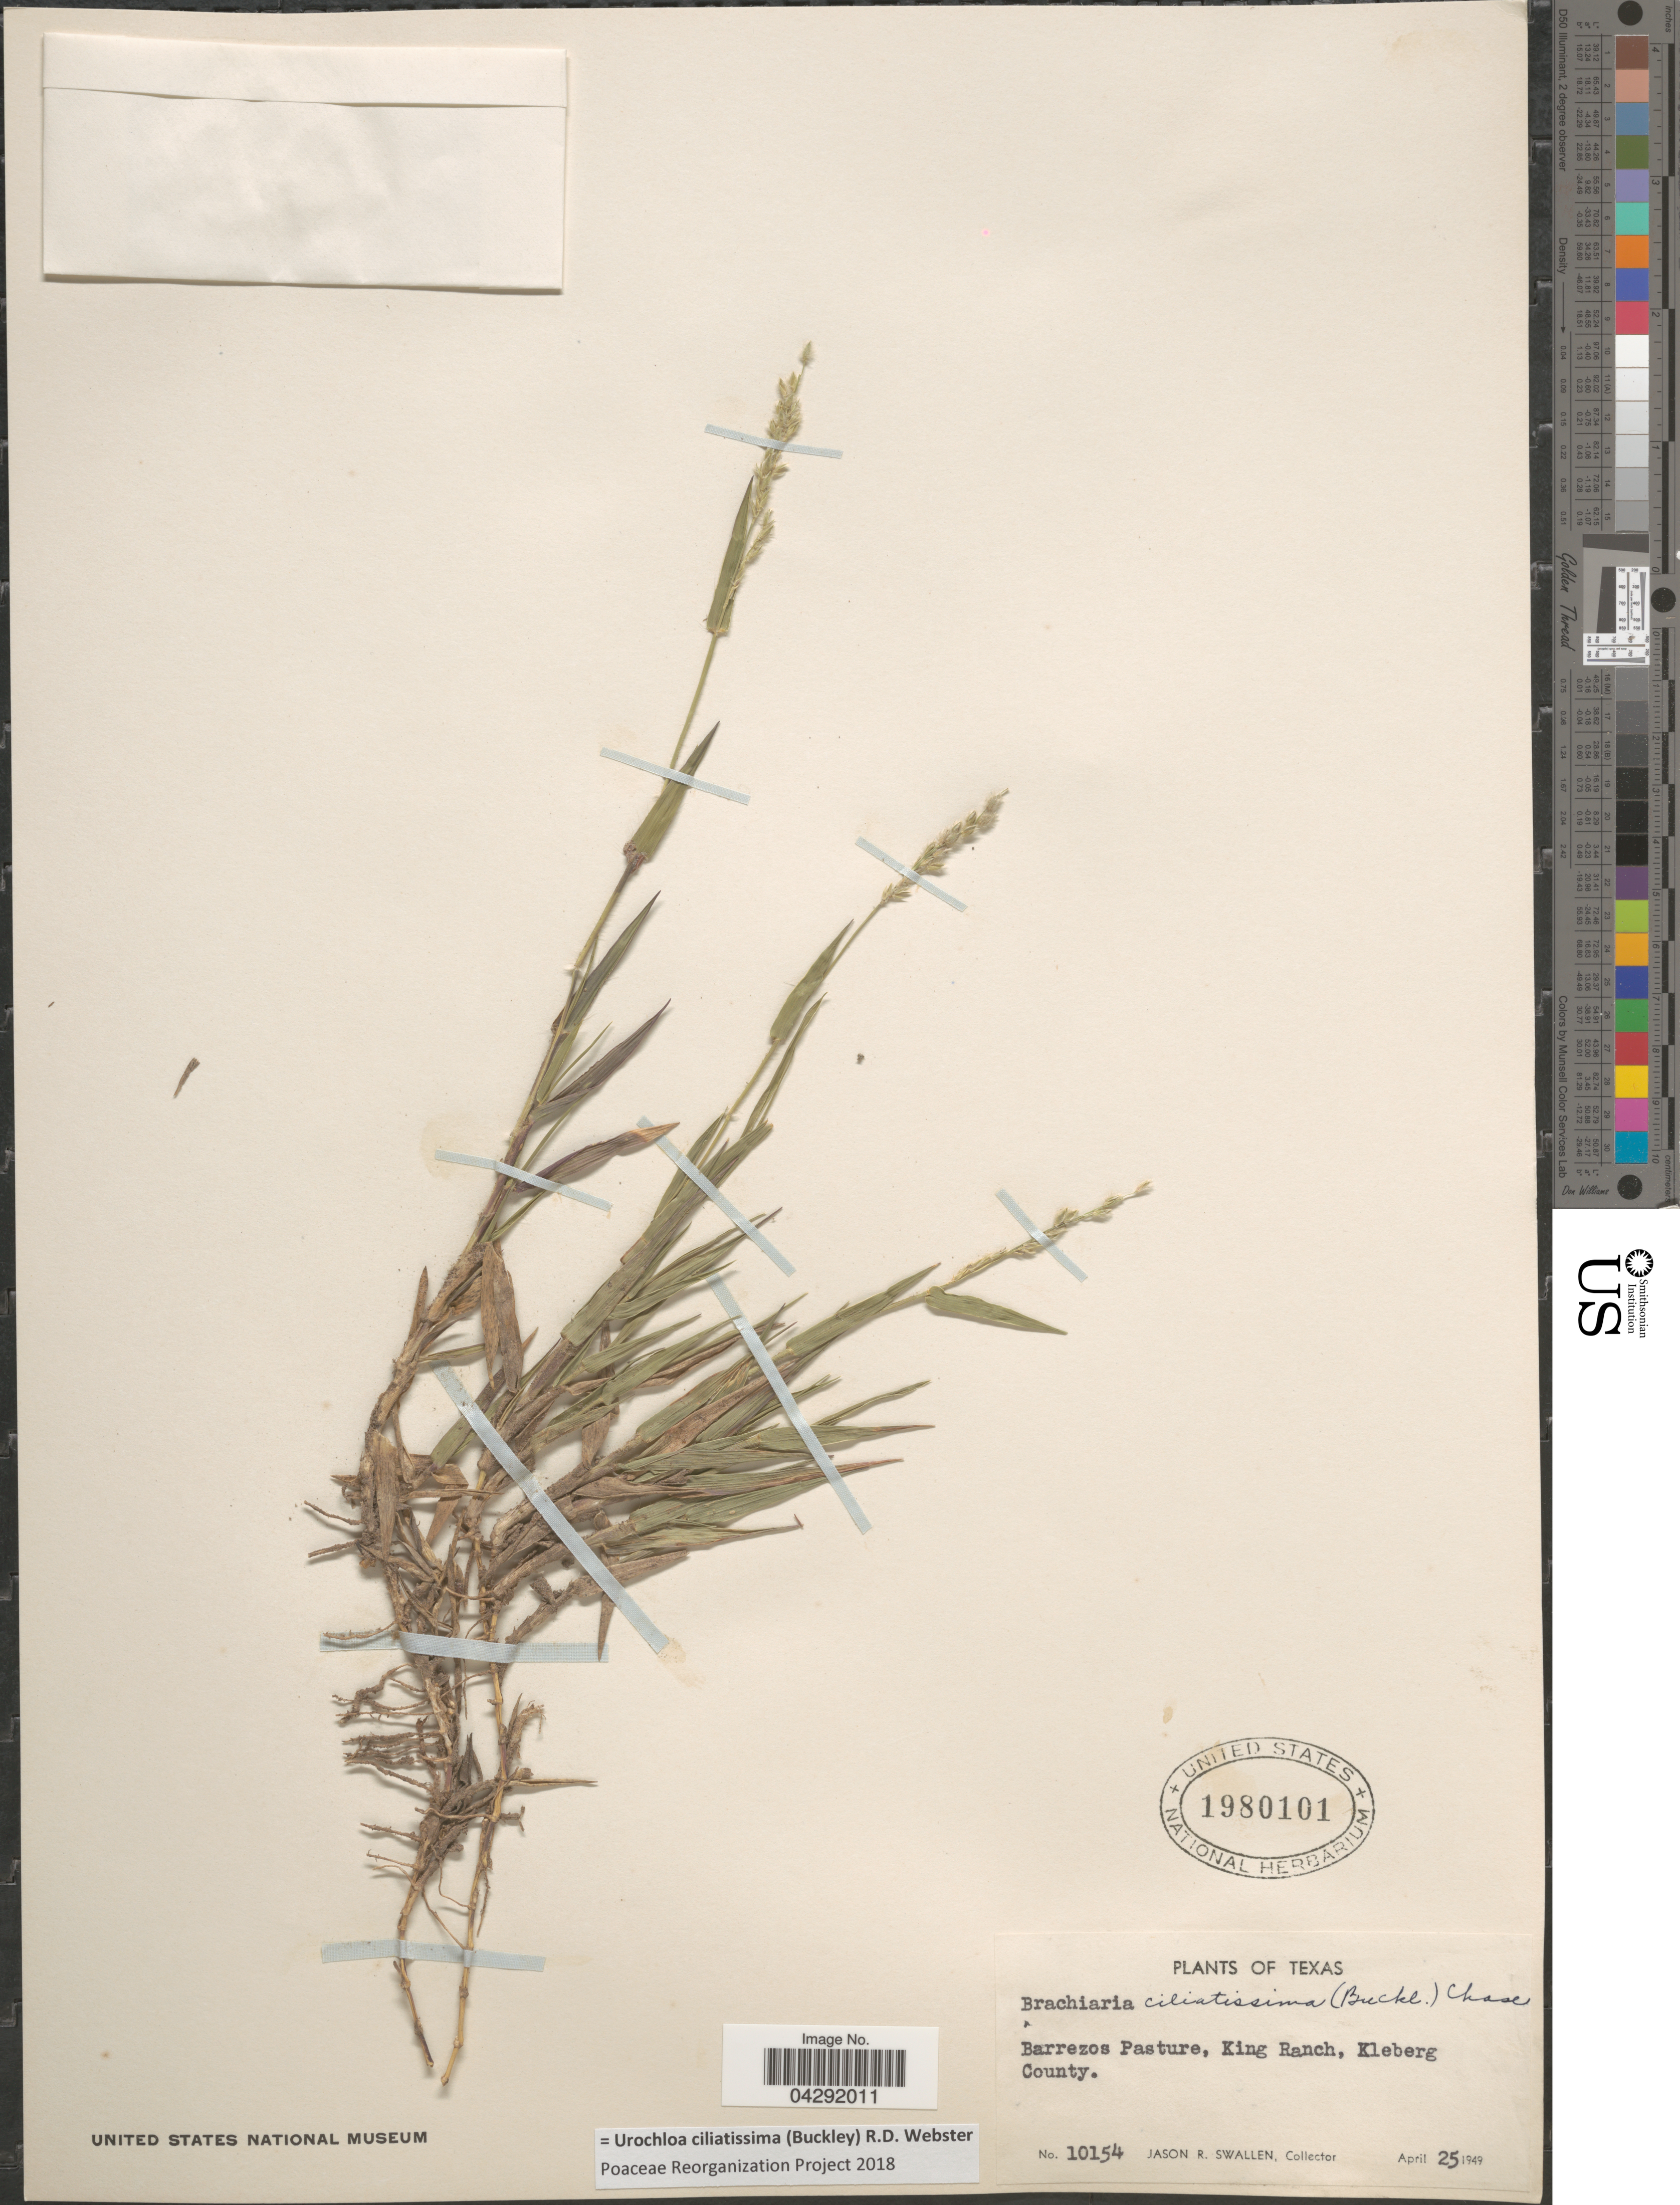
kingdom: Plantae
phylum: Tracheophyta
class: Liliopsida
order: Poales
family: Poaceae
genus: Urochloa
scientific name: Urochloa ciliatissima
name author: (Buckley) R.D. Webster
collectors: J. R. Swallen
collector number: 10154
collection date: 1949-04-25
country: United States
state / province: Texas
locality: Barrezos Pasture, King Ranch, Kleberg County.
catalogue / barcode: US 1980101